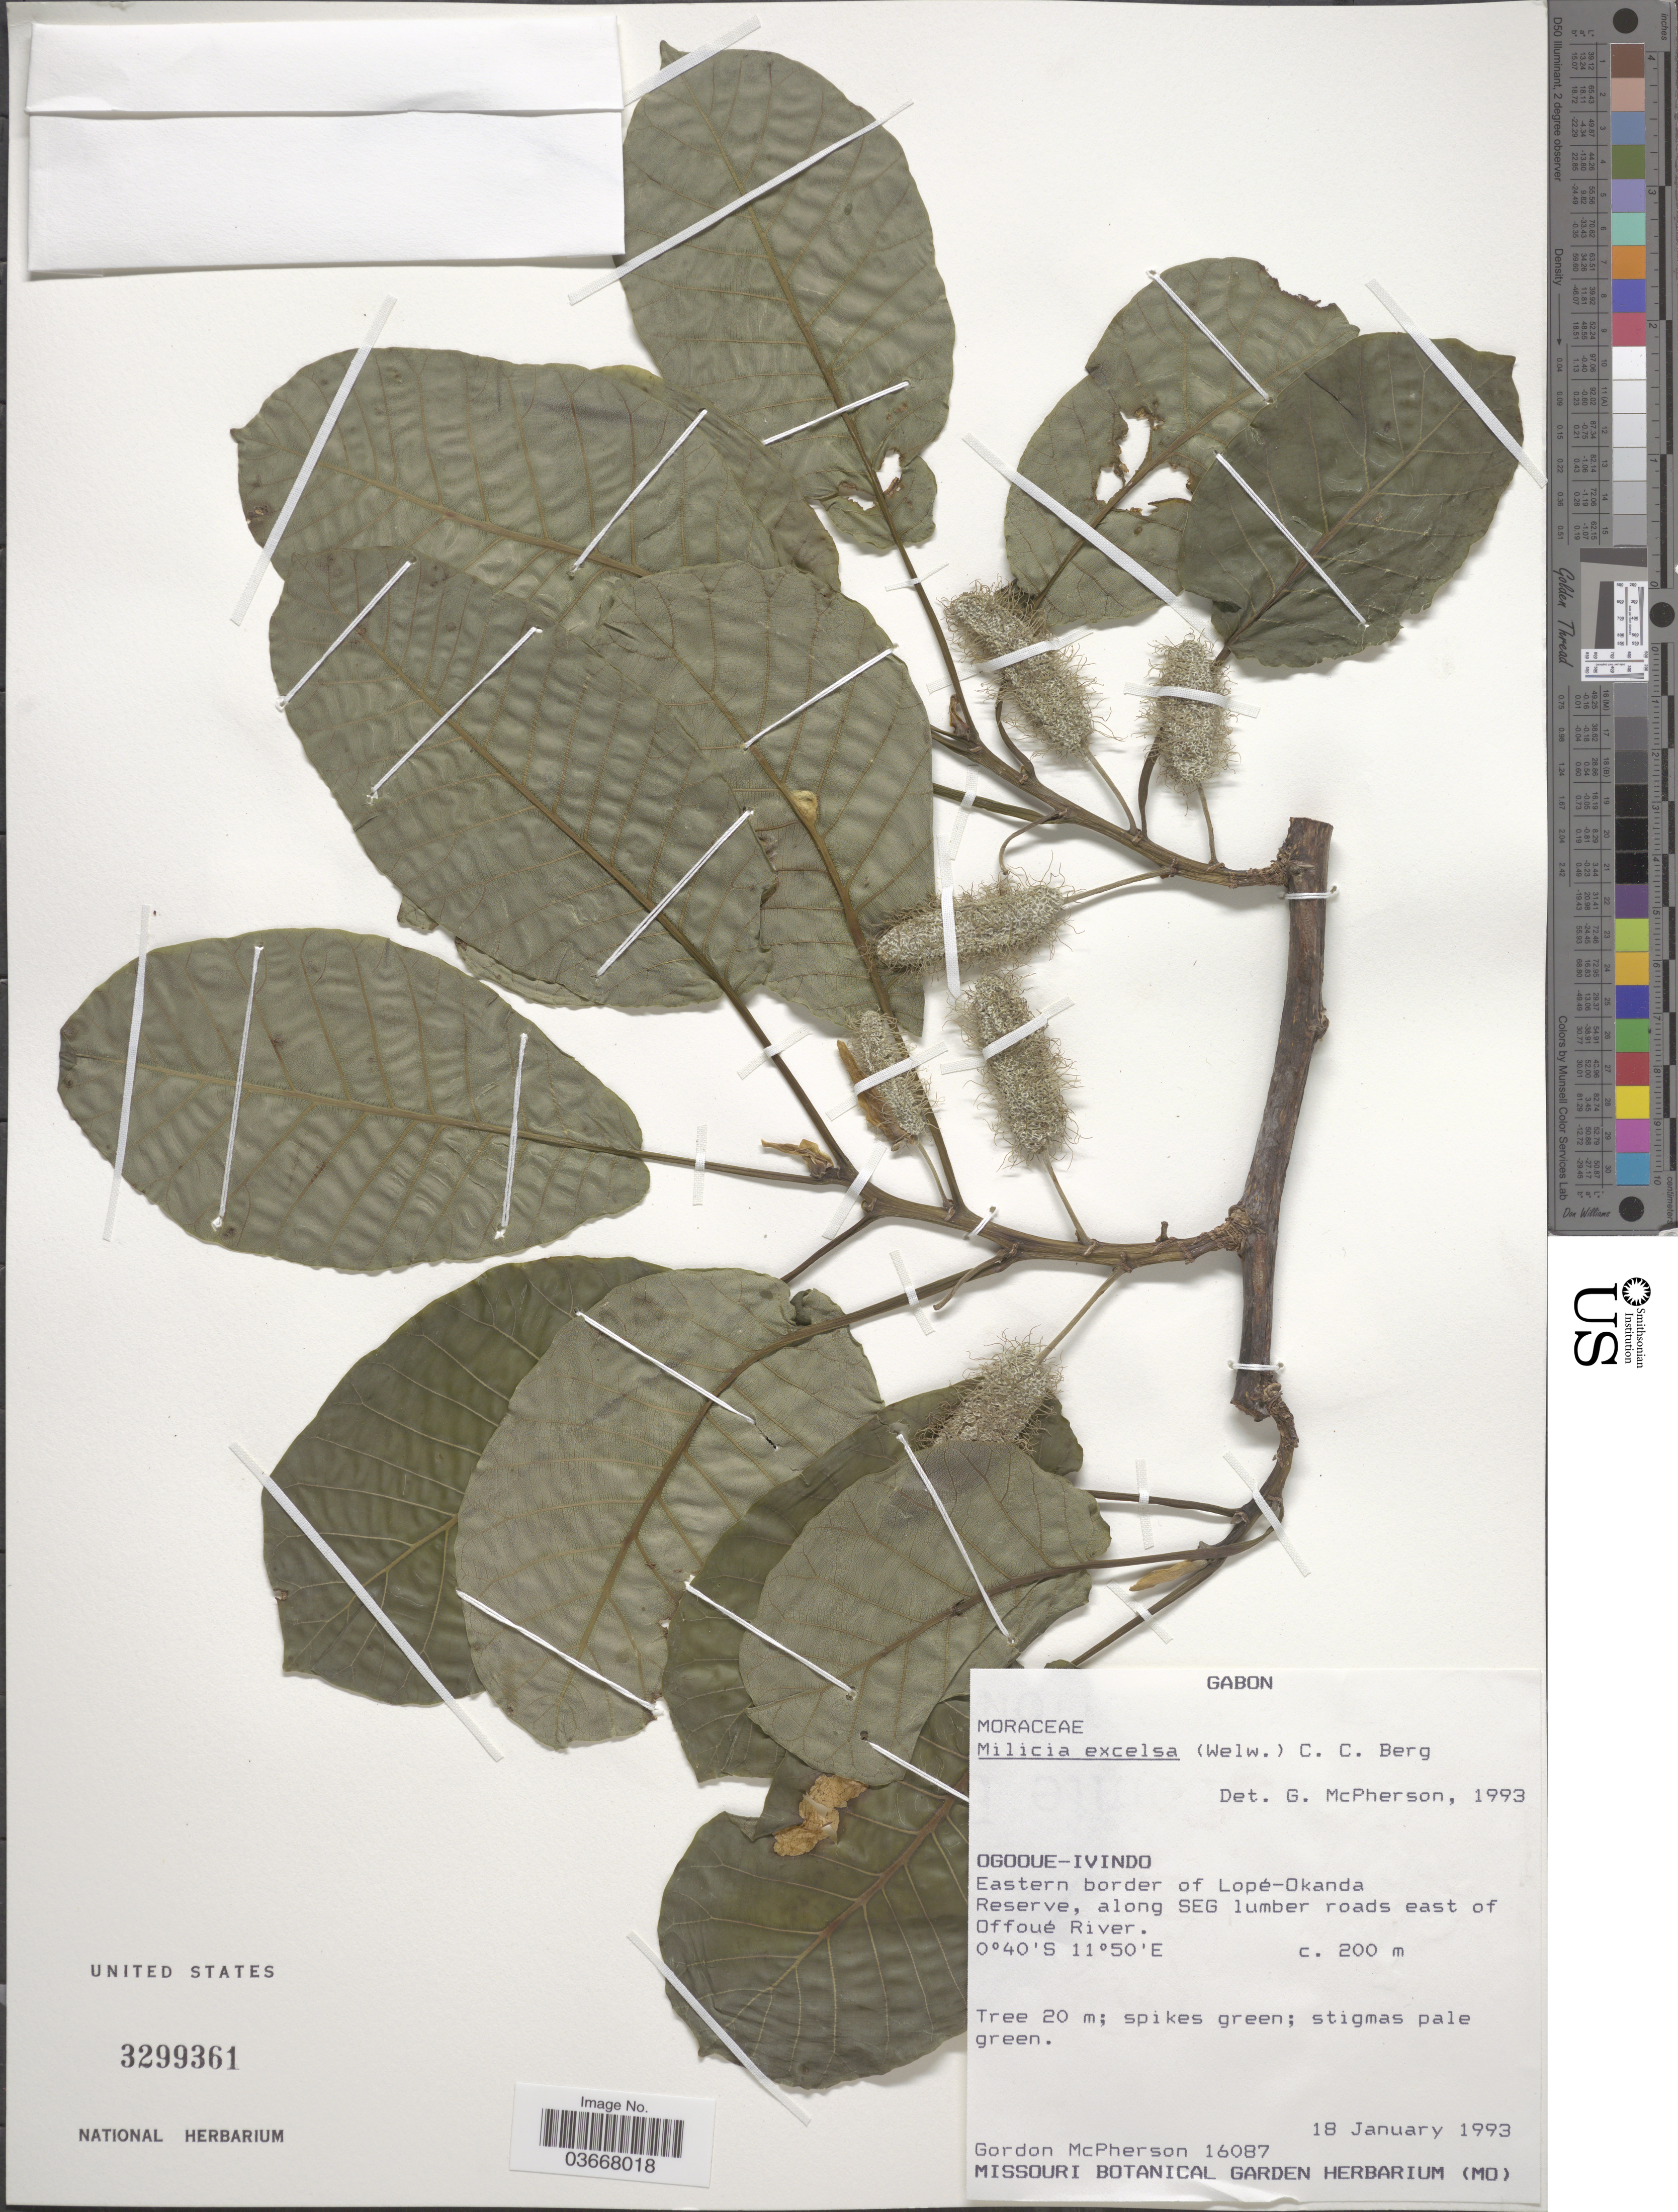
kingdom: Plantae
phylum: Tracheophyta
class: Magnoliopsida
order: Rosales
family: Moraceae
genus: Milicia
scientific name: Milicia excelsa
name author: (Welw.) C.C. Berg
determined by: McPherson, G. D., (MO), Missouri Botanical Garden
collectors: G. McPherson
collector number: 16087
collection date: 1993-01-18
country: Gabon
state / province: Ogooue-Ivindo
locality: Eastern border of Lopé-Okanda Reserve, along SEG lumber roads east of Offoué River.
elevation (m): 200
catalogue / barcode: US 3299361